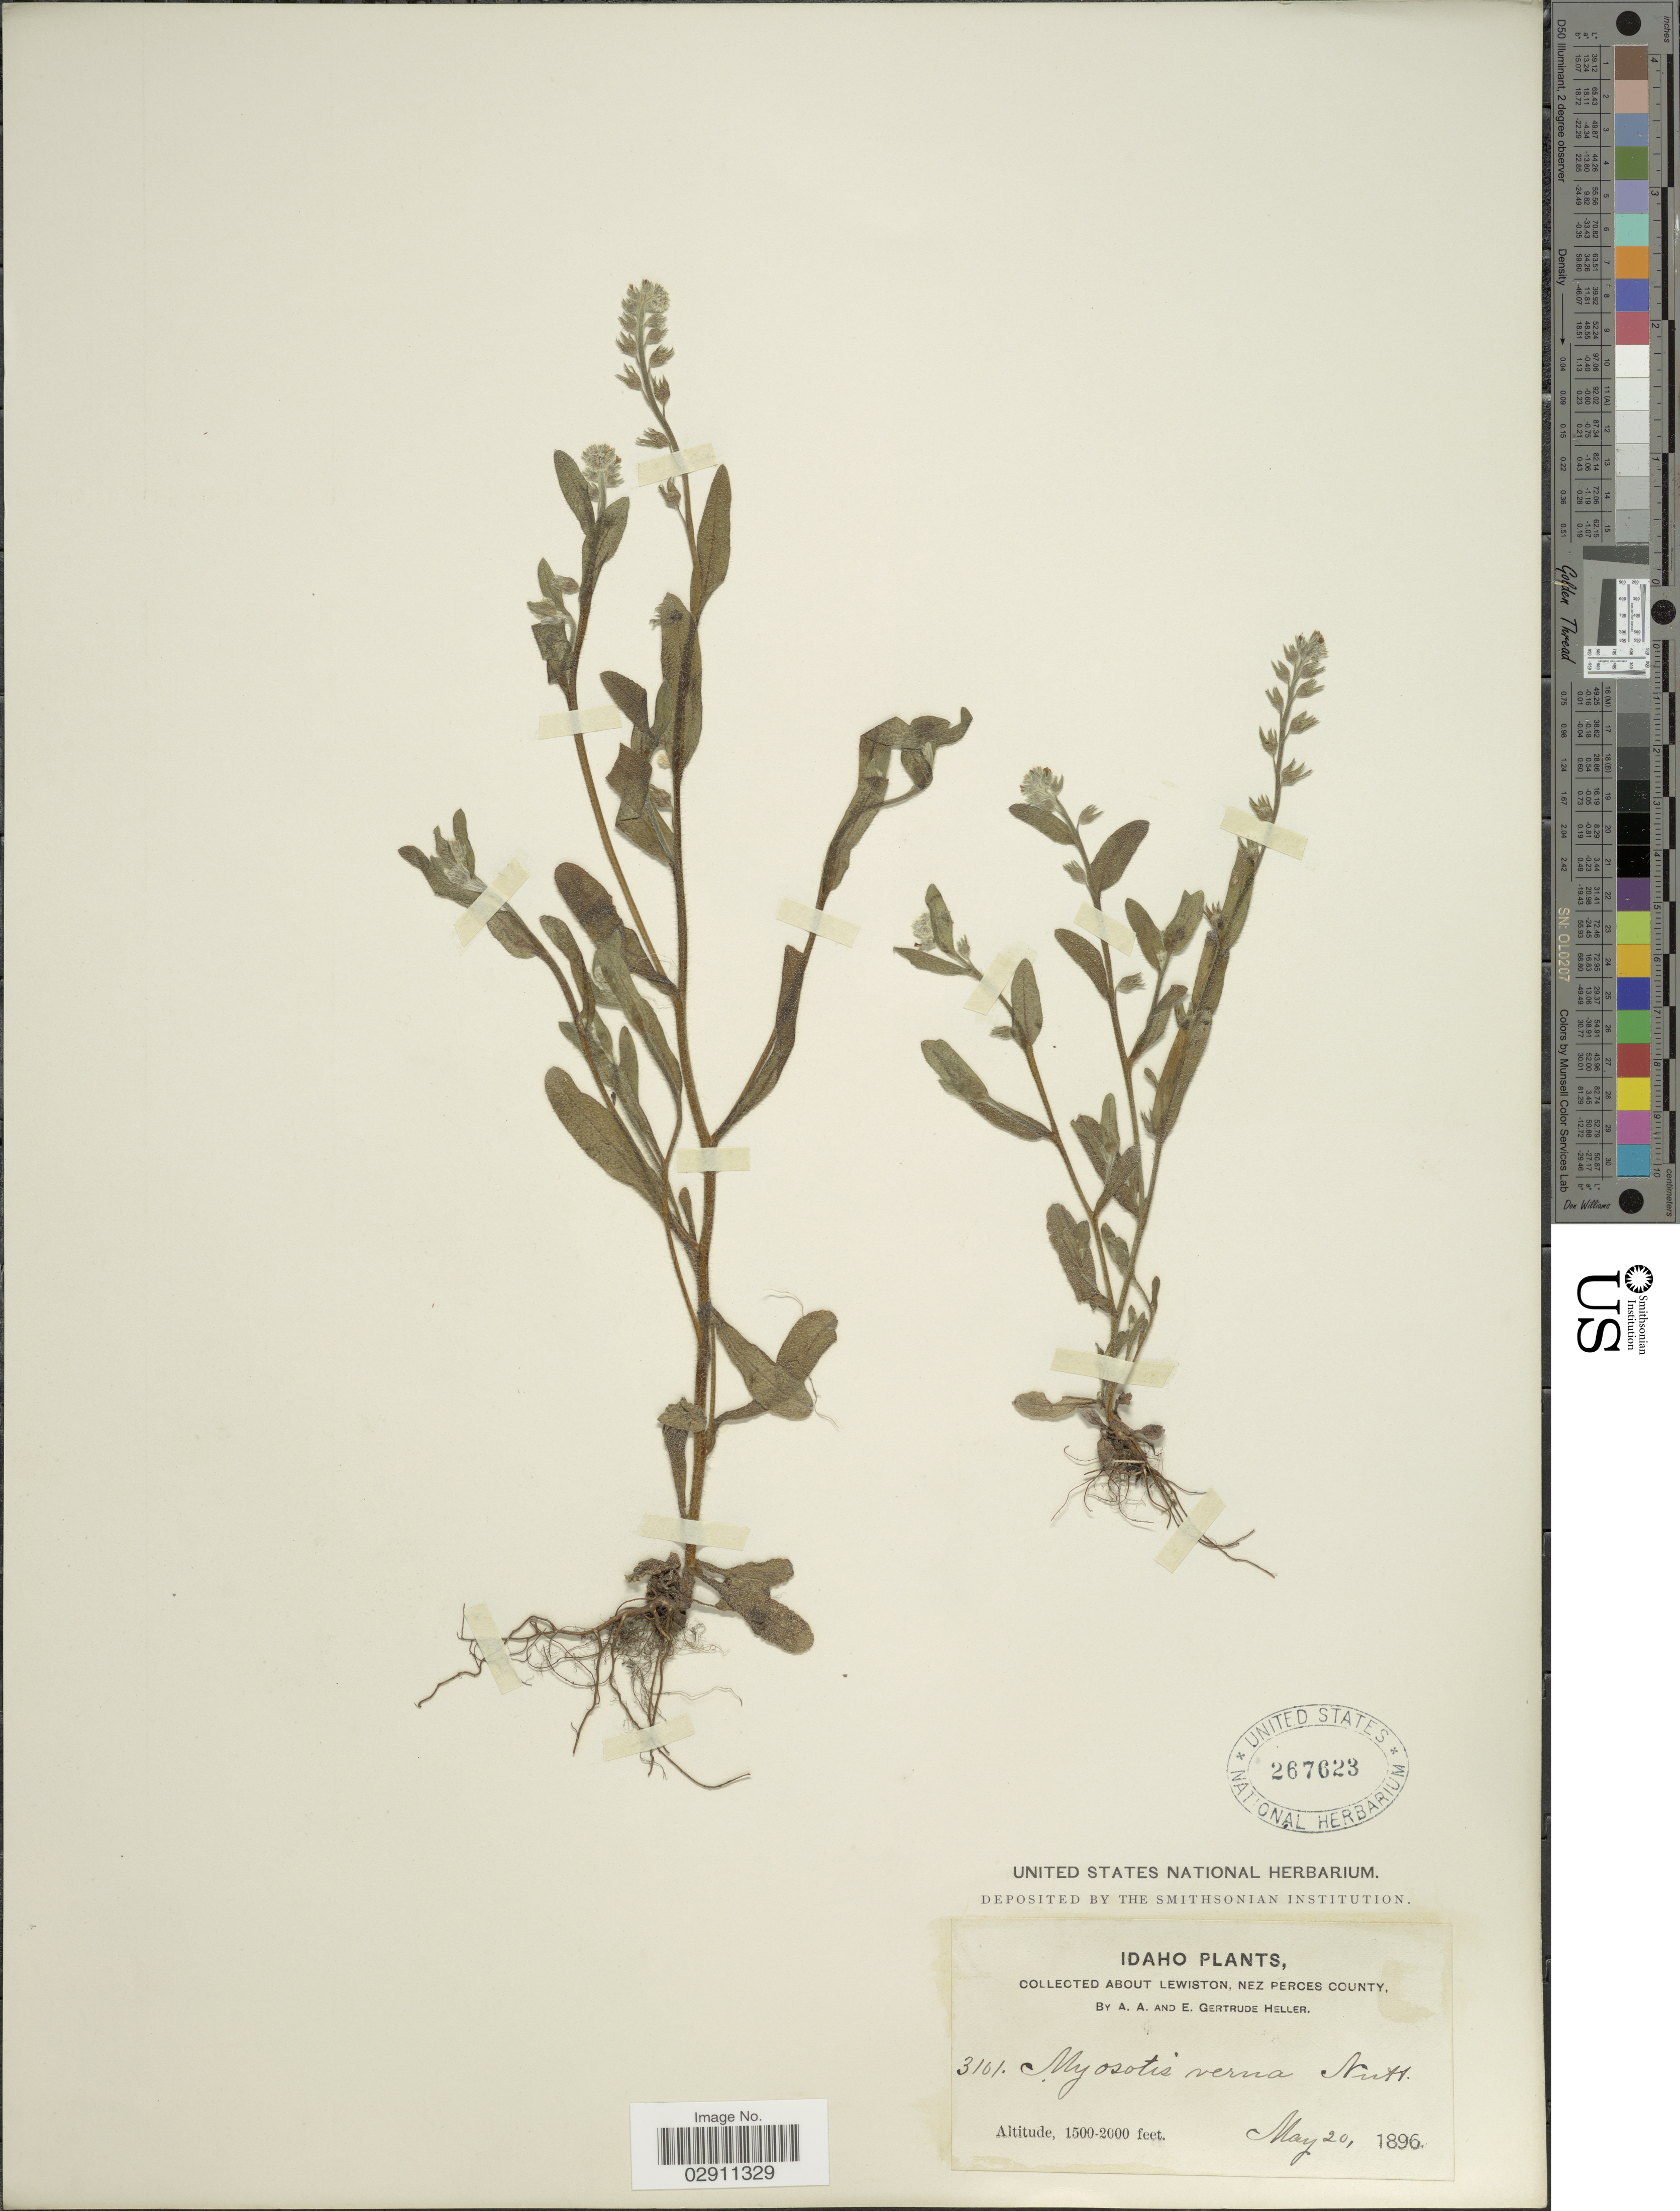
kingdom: Plantae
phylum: Tracheophyta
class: Magnoliopsida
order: Boraginales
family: Boraginaceae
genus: Myosotis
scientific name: Myosotis verna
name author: Nutt.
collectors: A. A. Heller & E. G. Heller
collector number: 3101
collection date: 1896-05-20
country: United States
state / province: Idaho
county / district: Nez Perce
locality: About Lewiston.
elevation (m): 457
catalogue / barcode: US 267623